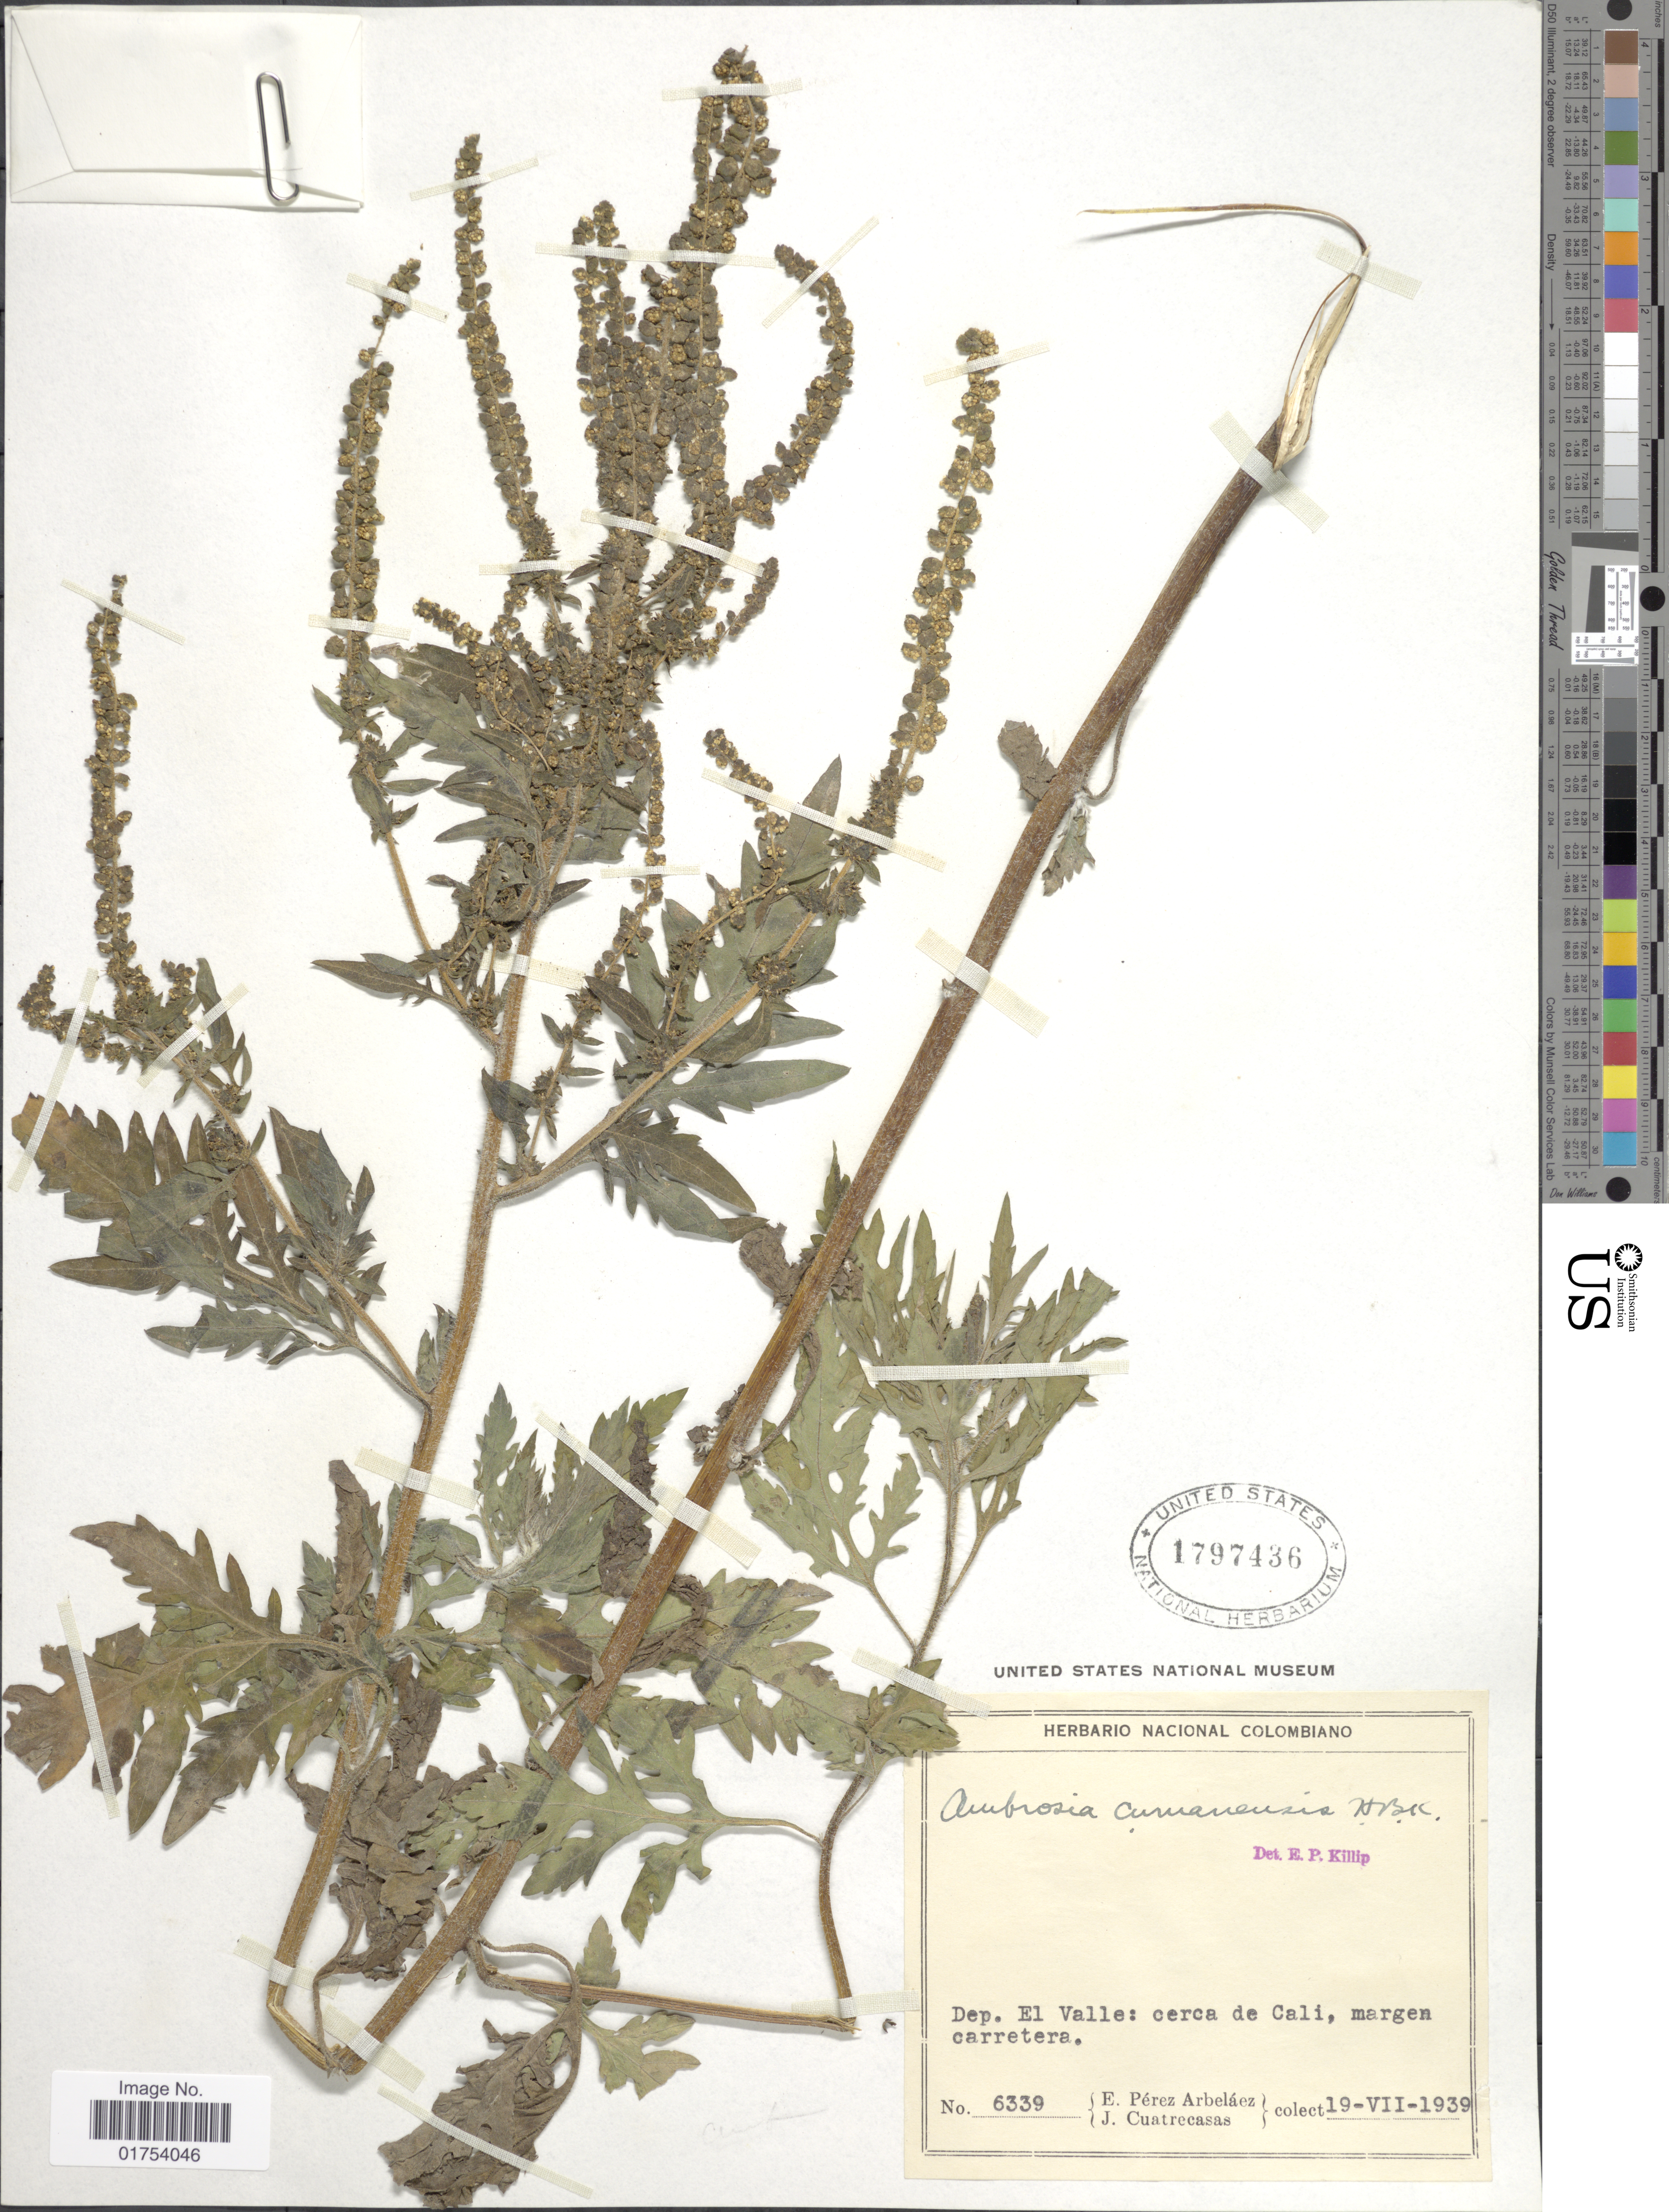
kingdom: Plantae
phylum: Tracheophyta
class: Magnoliopsida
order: Asterales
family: Asteraceae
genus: Ambrosia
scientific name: Ambrosia peruviana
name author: Willd.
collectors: E. Pérez Arbeláez & J. Cuatrecasas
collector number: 6339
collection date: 1939-07-19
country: Colombia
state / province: Valle del Cauca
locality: Dep. El Valle: cerca de Cali, margen carretera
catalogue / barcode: US 1797436